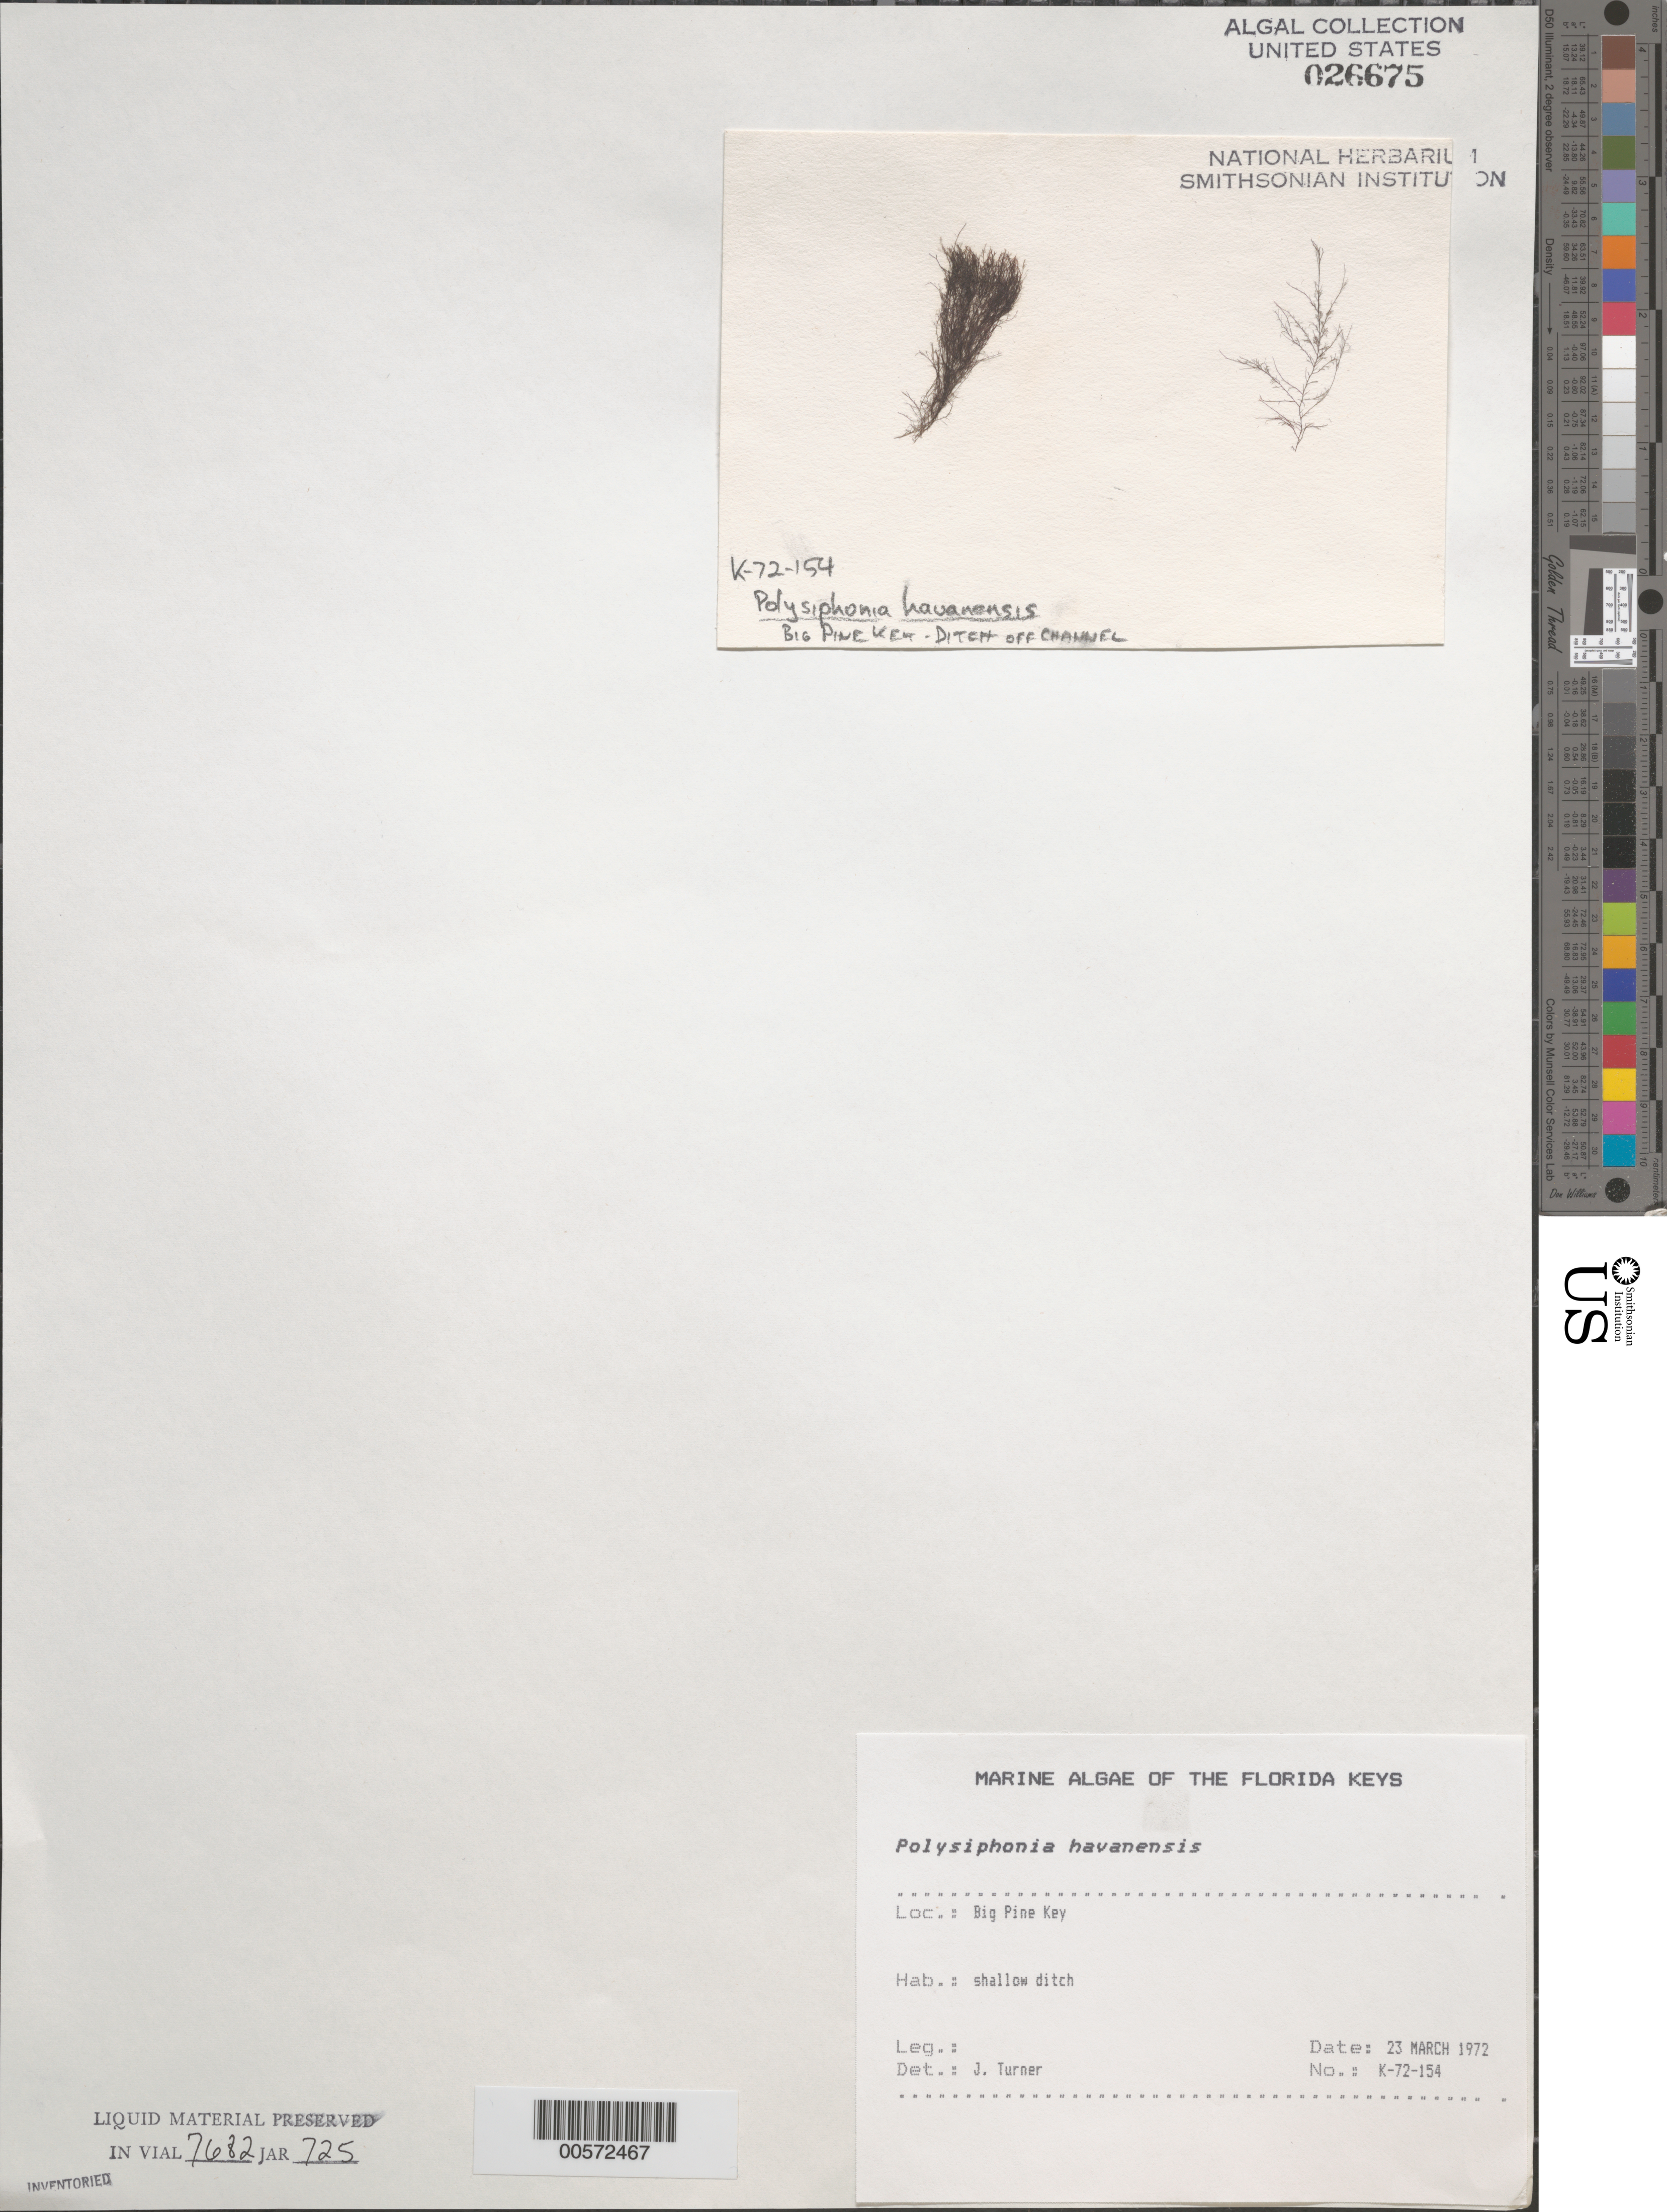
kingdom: Plantae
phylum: Rhodophyta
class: Florideophyceae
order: Ceramiales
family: Rhodomelaceae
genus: Polysiphonia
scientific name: Polysiphonia havanensis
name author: Mont.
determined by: Turner, J.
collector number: K-72-154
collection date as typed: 23 Mar 1972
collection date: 1972-03-23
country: United States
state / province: Florida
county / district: Monroe County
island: Big Pine Key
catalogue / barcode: US 26675